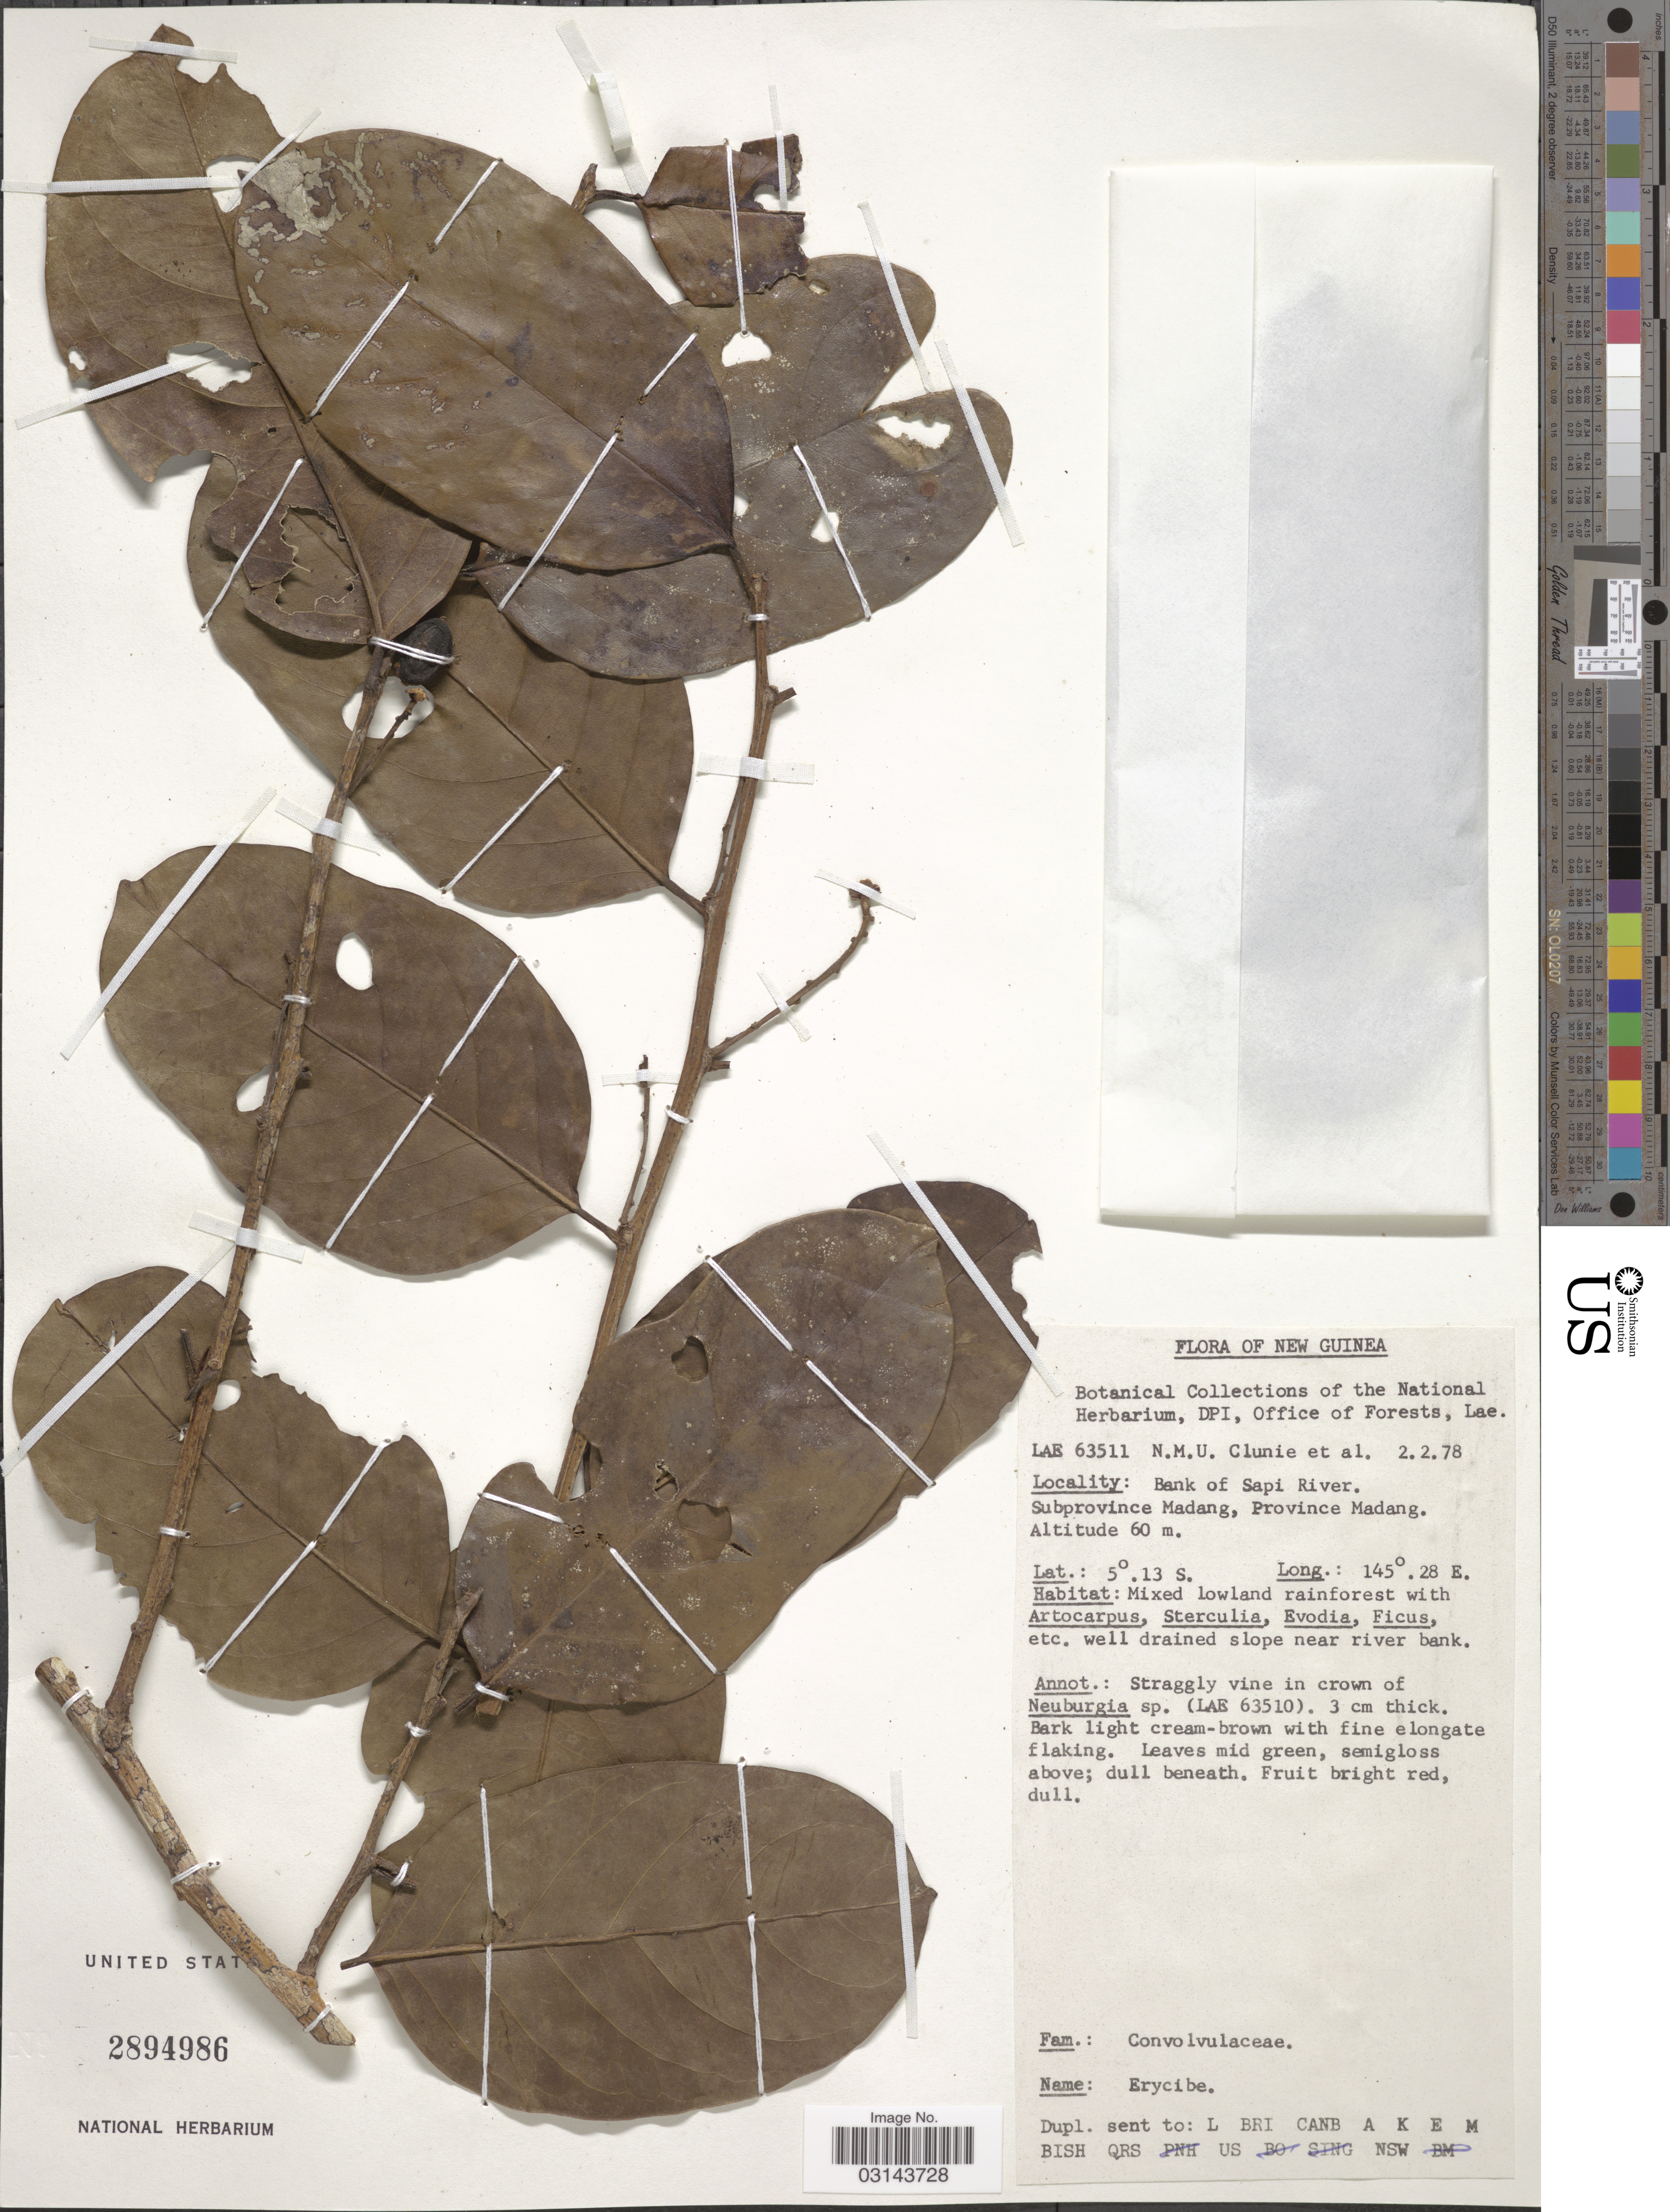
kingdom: Plantae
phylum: Tracheophyta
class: Magnoliopsida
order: Solanales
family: Convolvulaceae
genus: Erycibe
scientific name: Erycibe sp.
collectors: N.M.U. Clunie & et al.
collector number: LAE 63511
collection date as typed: Transcribed d/m/y: 2/2/78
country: Papua New Guinea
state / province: Madang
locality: Bank of Sapi River. Subprovince Madang, Province Madang.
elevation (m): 60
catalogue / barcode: US 2894986